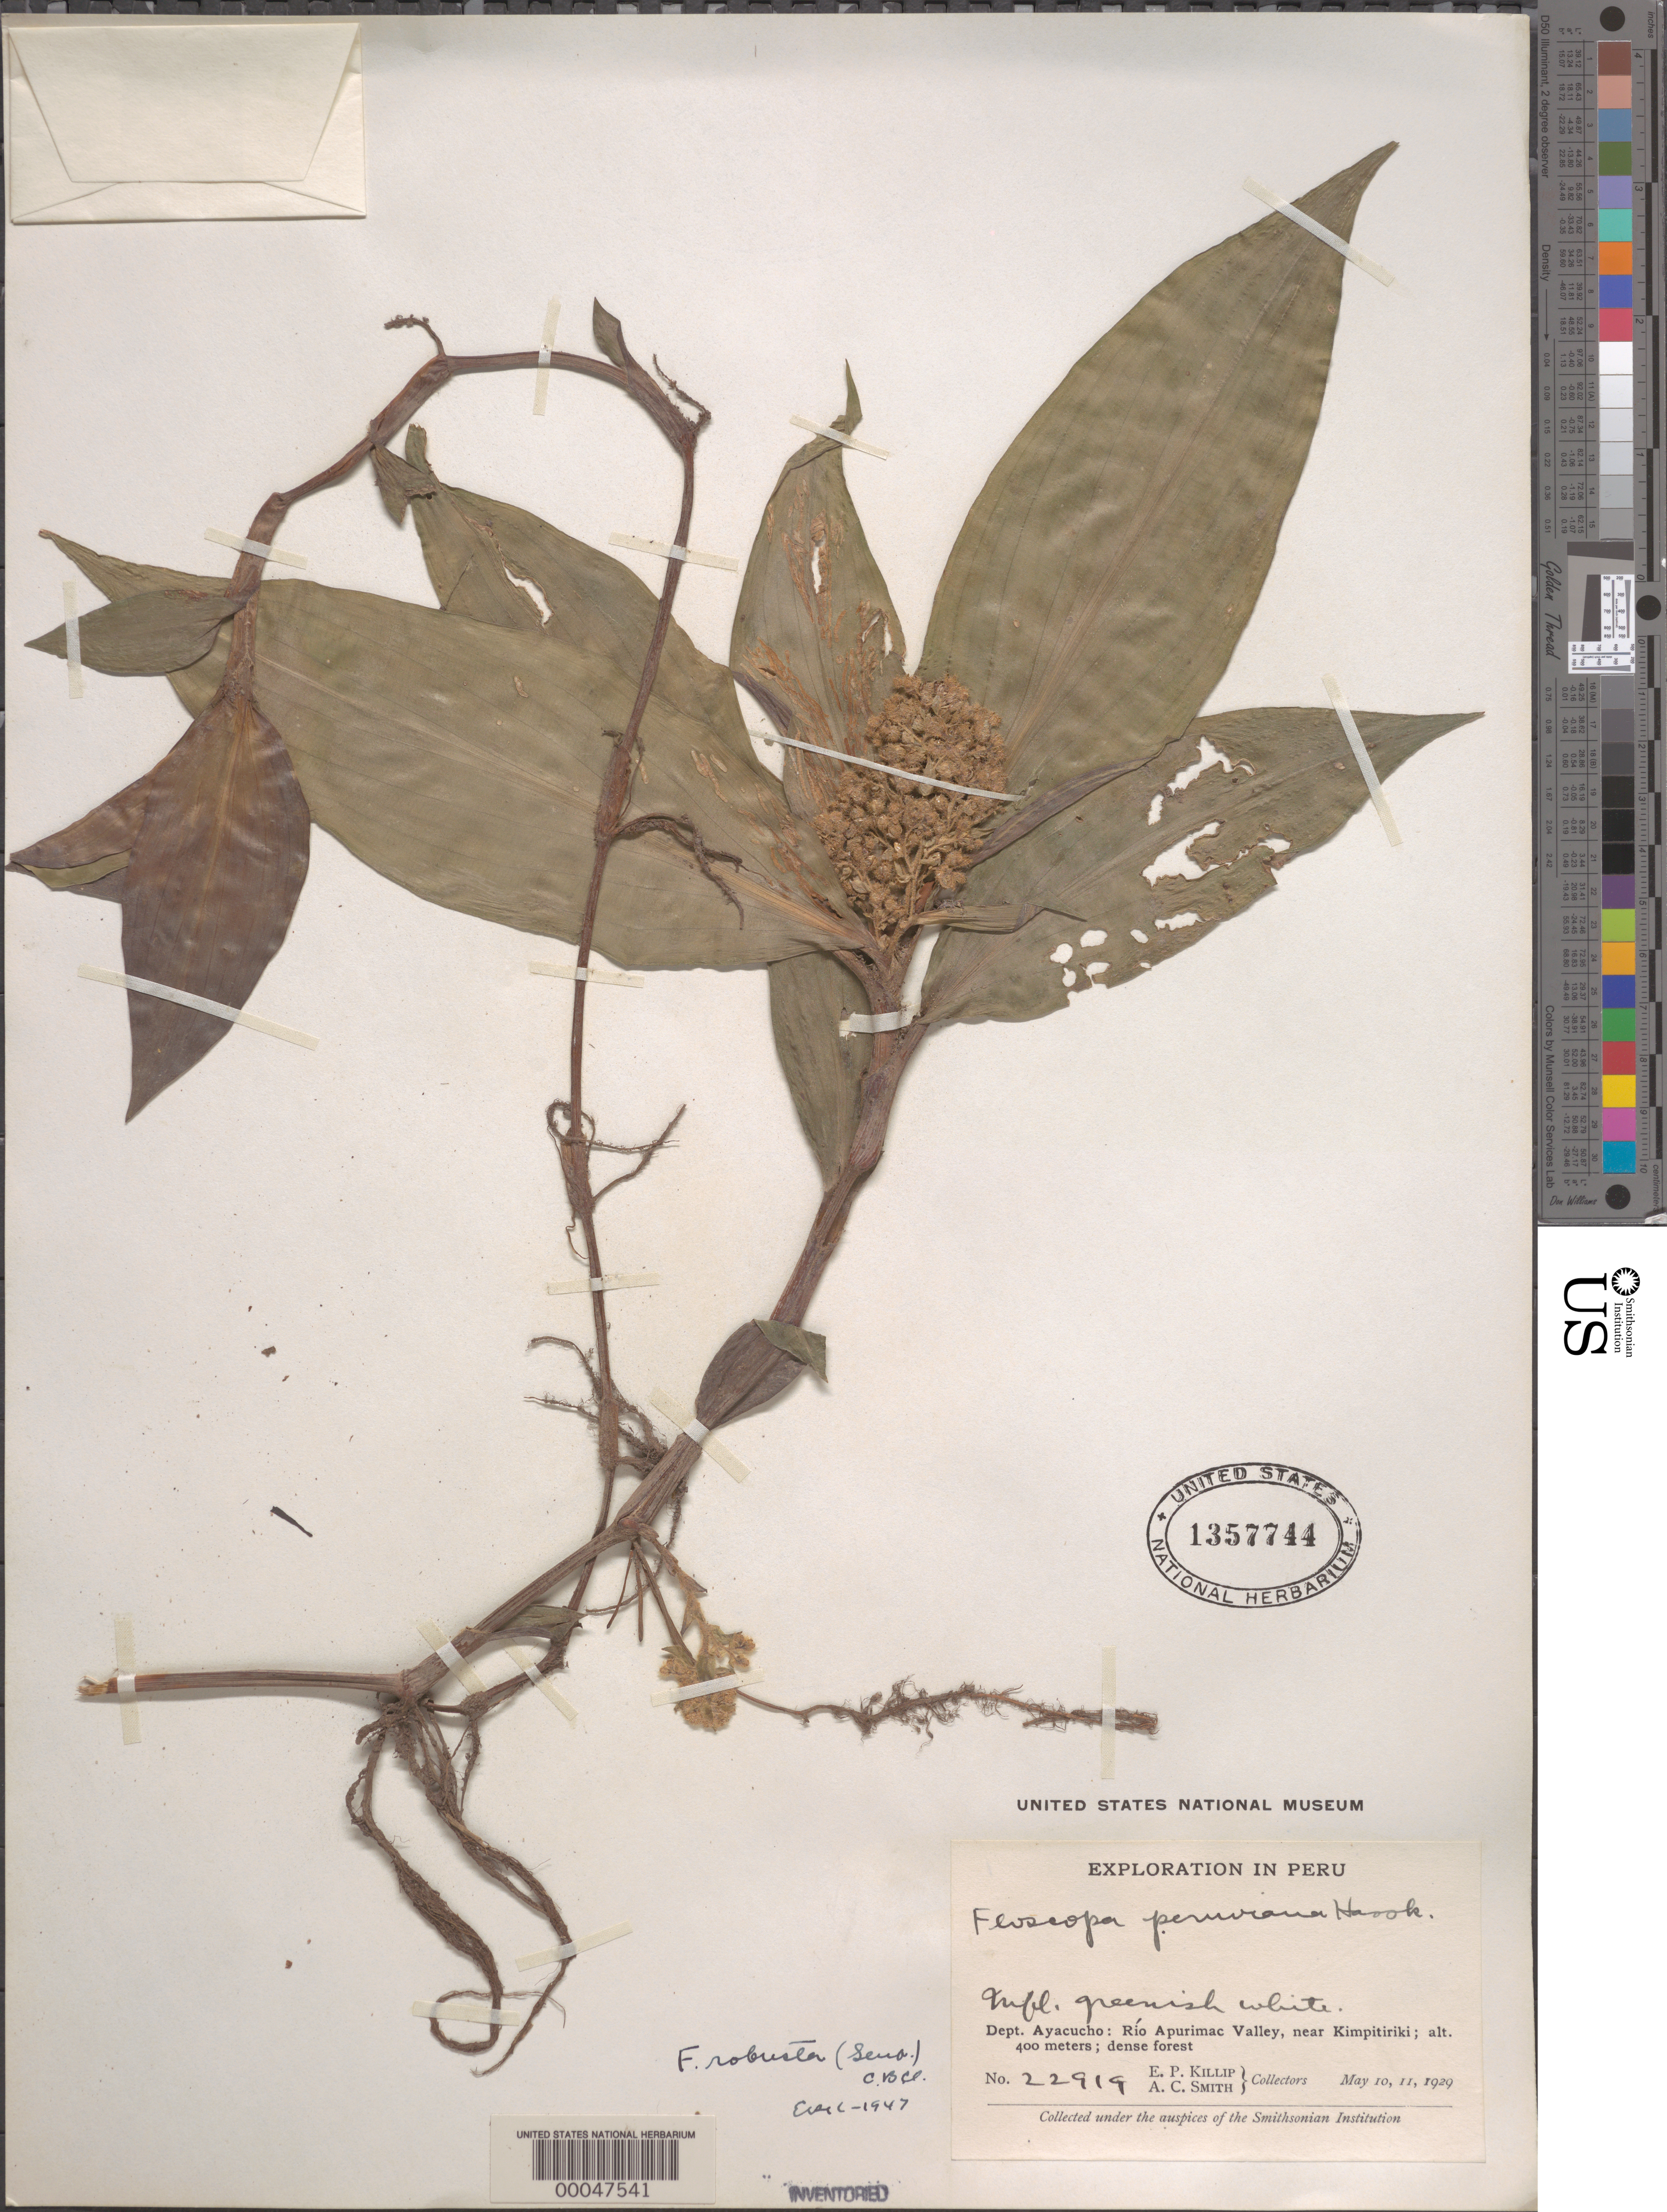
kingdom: Plantae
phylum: Tracheophyta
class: Liliopsida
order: Commelinales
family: Commelinaceae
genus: Floscopa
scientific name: Floscopa robusta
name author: (Seub.) C.B. Clarke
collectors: E. P. Killip & A. C. Smith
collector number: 22919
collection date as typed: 10 May 1929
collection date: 1929-05-10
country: Peru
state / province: Ayacucho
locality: Río Apurímac valley, near Kimpitiriki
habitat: Dense forest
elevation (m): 400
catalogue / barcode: US 1357744